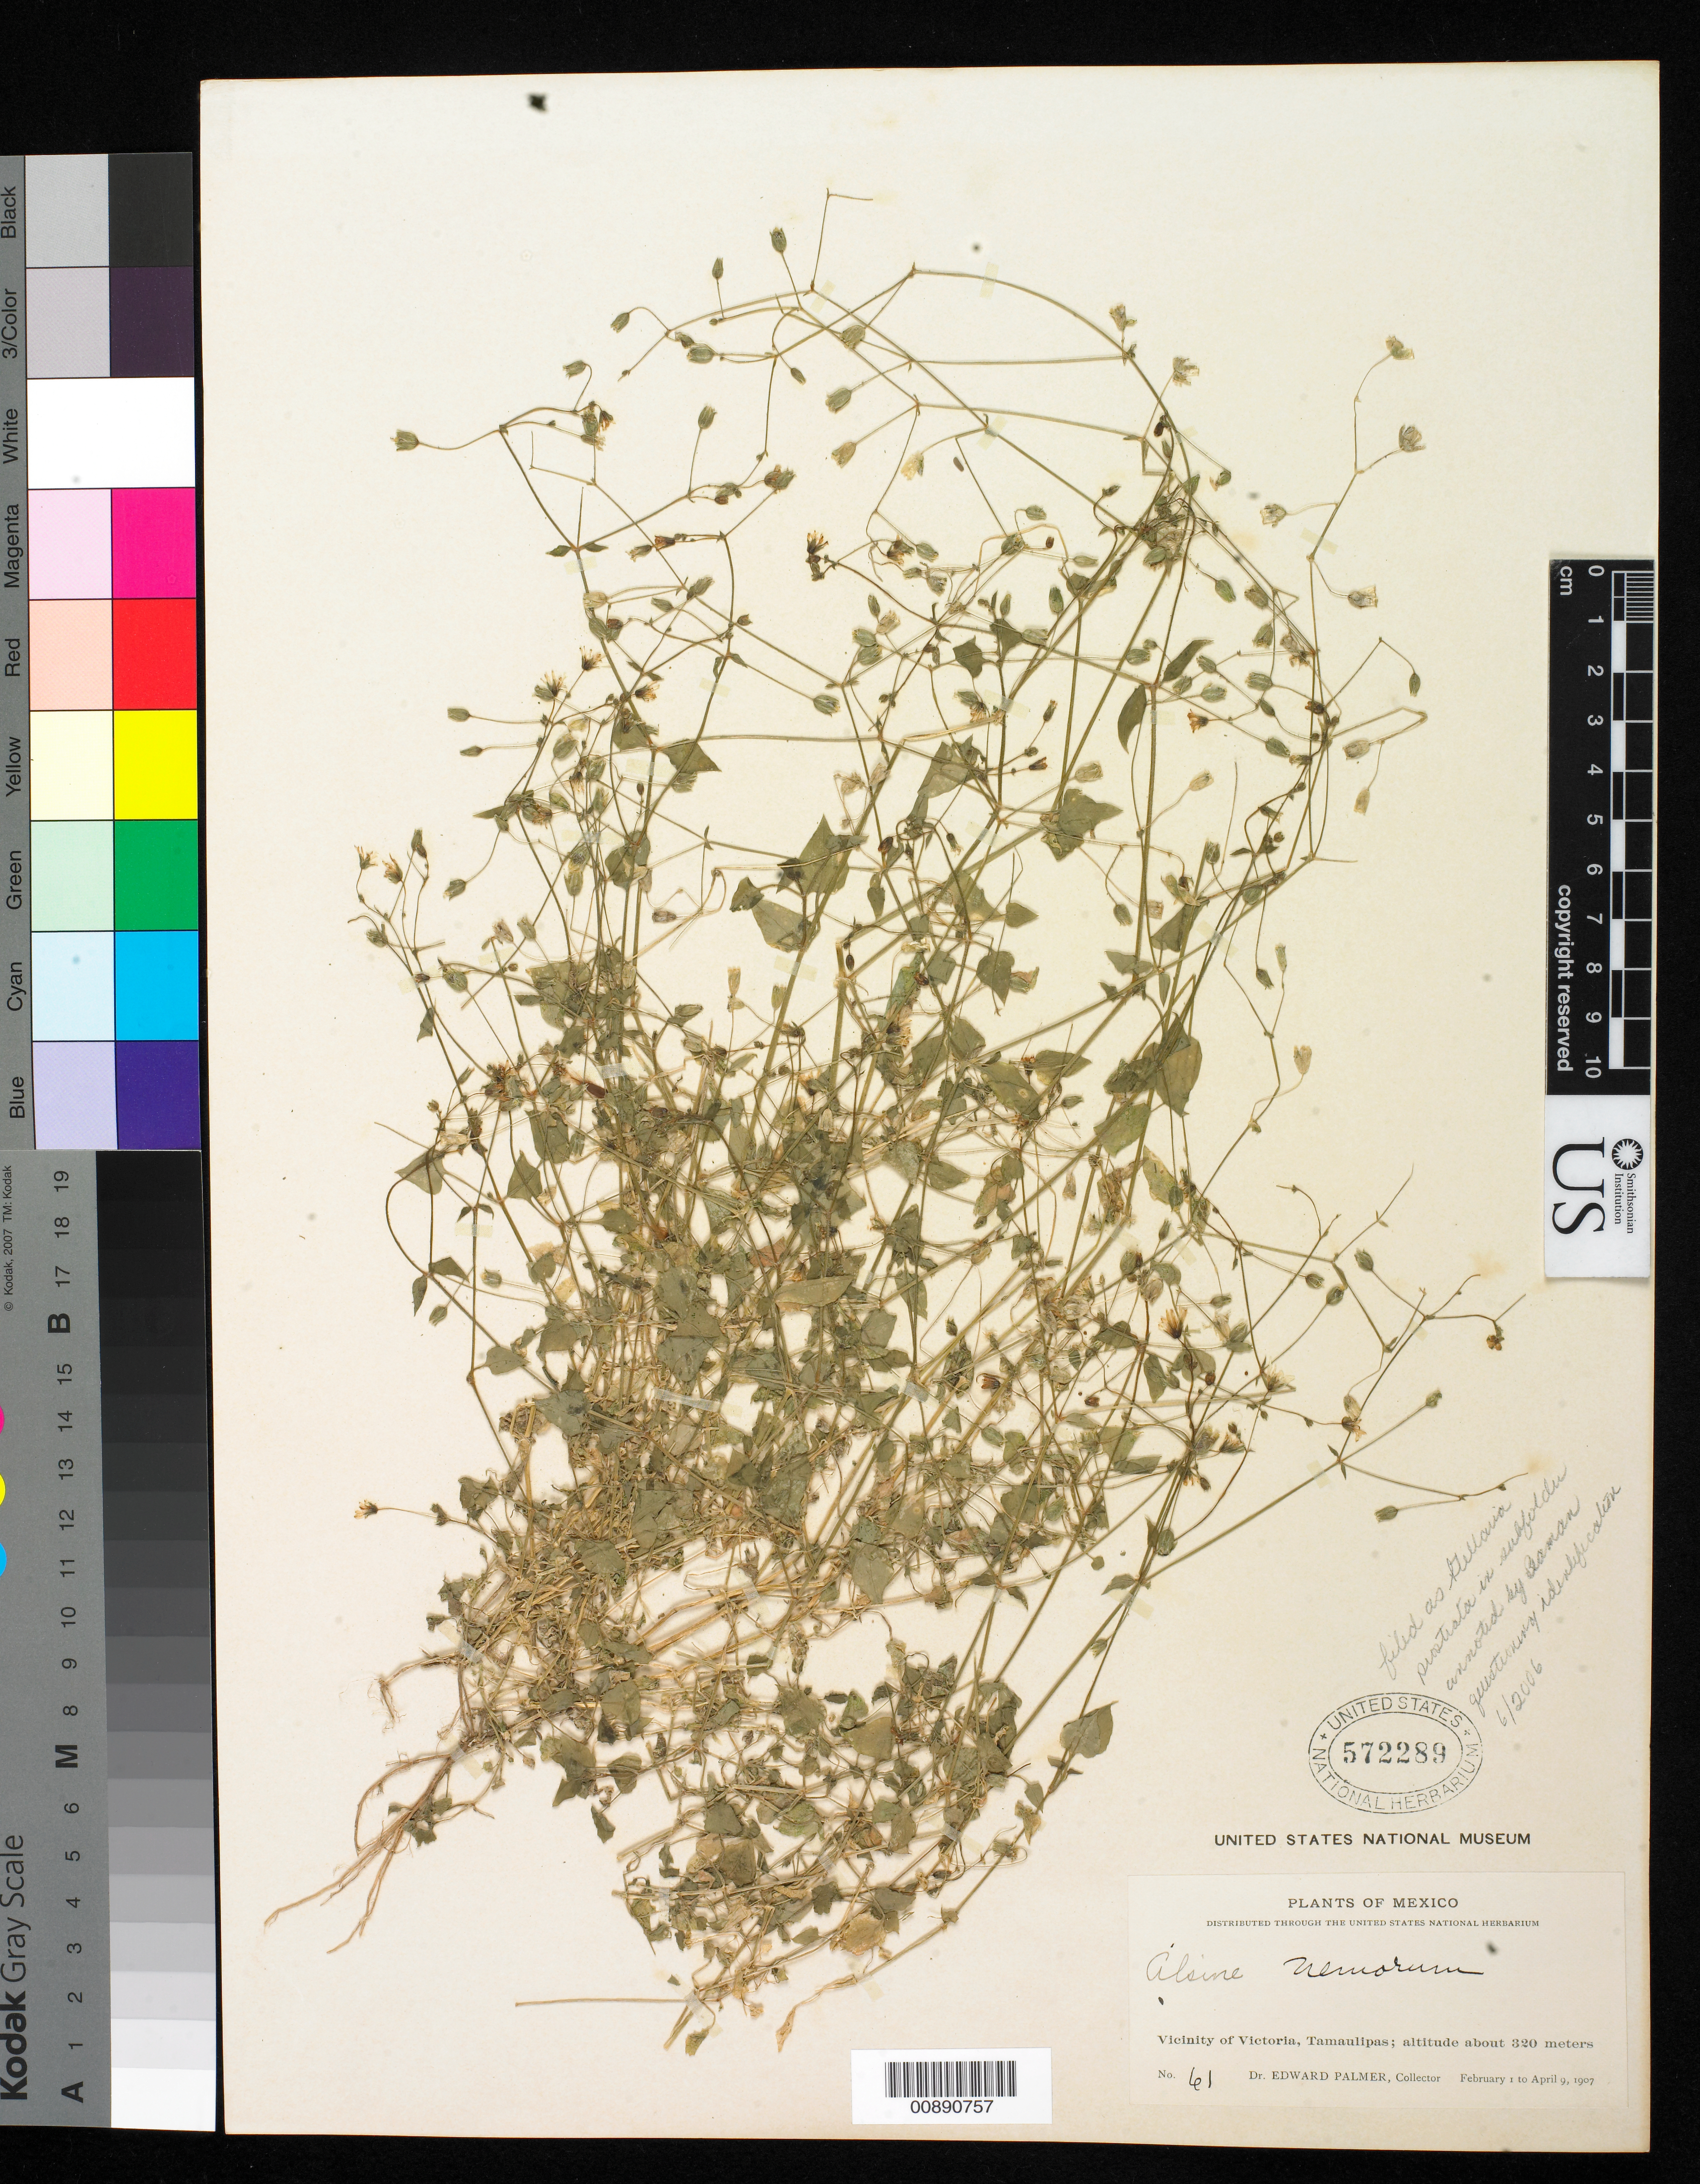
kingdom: Plantae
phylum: Tracheophyta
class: Magnoliopsida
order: Caryophyllales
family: Caryophyllaceae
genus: Stellaria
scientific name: Stellaria prostrata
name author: Baldwin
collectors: E. Palmer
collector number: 61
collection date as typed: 01 Feb 1907 to 09 Apr 1907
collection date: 1907-02-01/1907-04-09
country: Mexico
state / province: Tamaulipas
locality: Vicinity of Victoria.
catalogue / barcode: US 572289